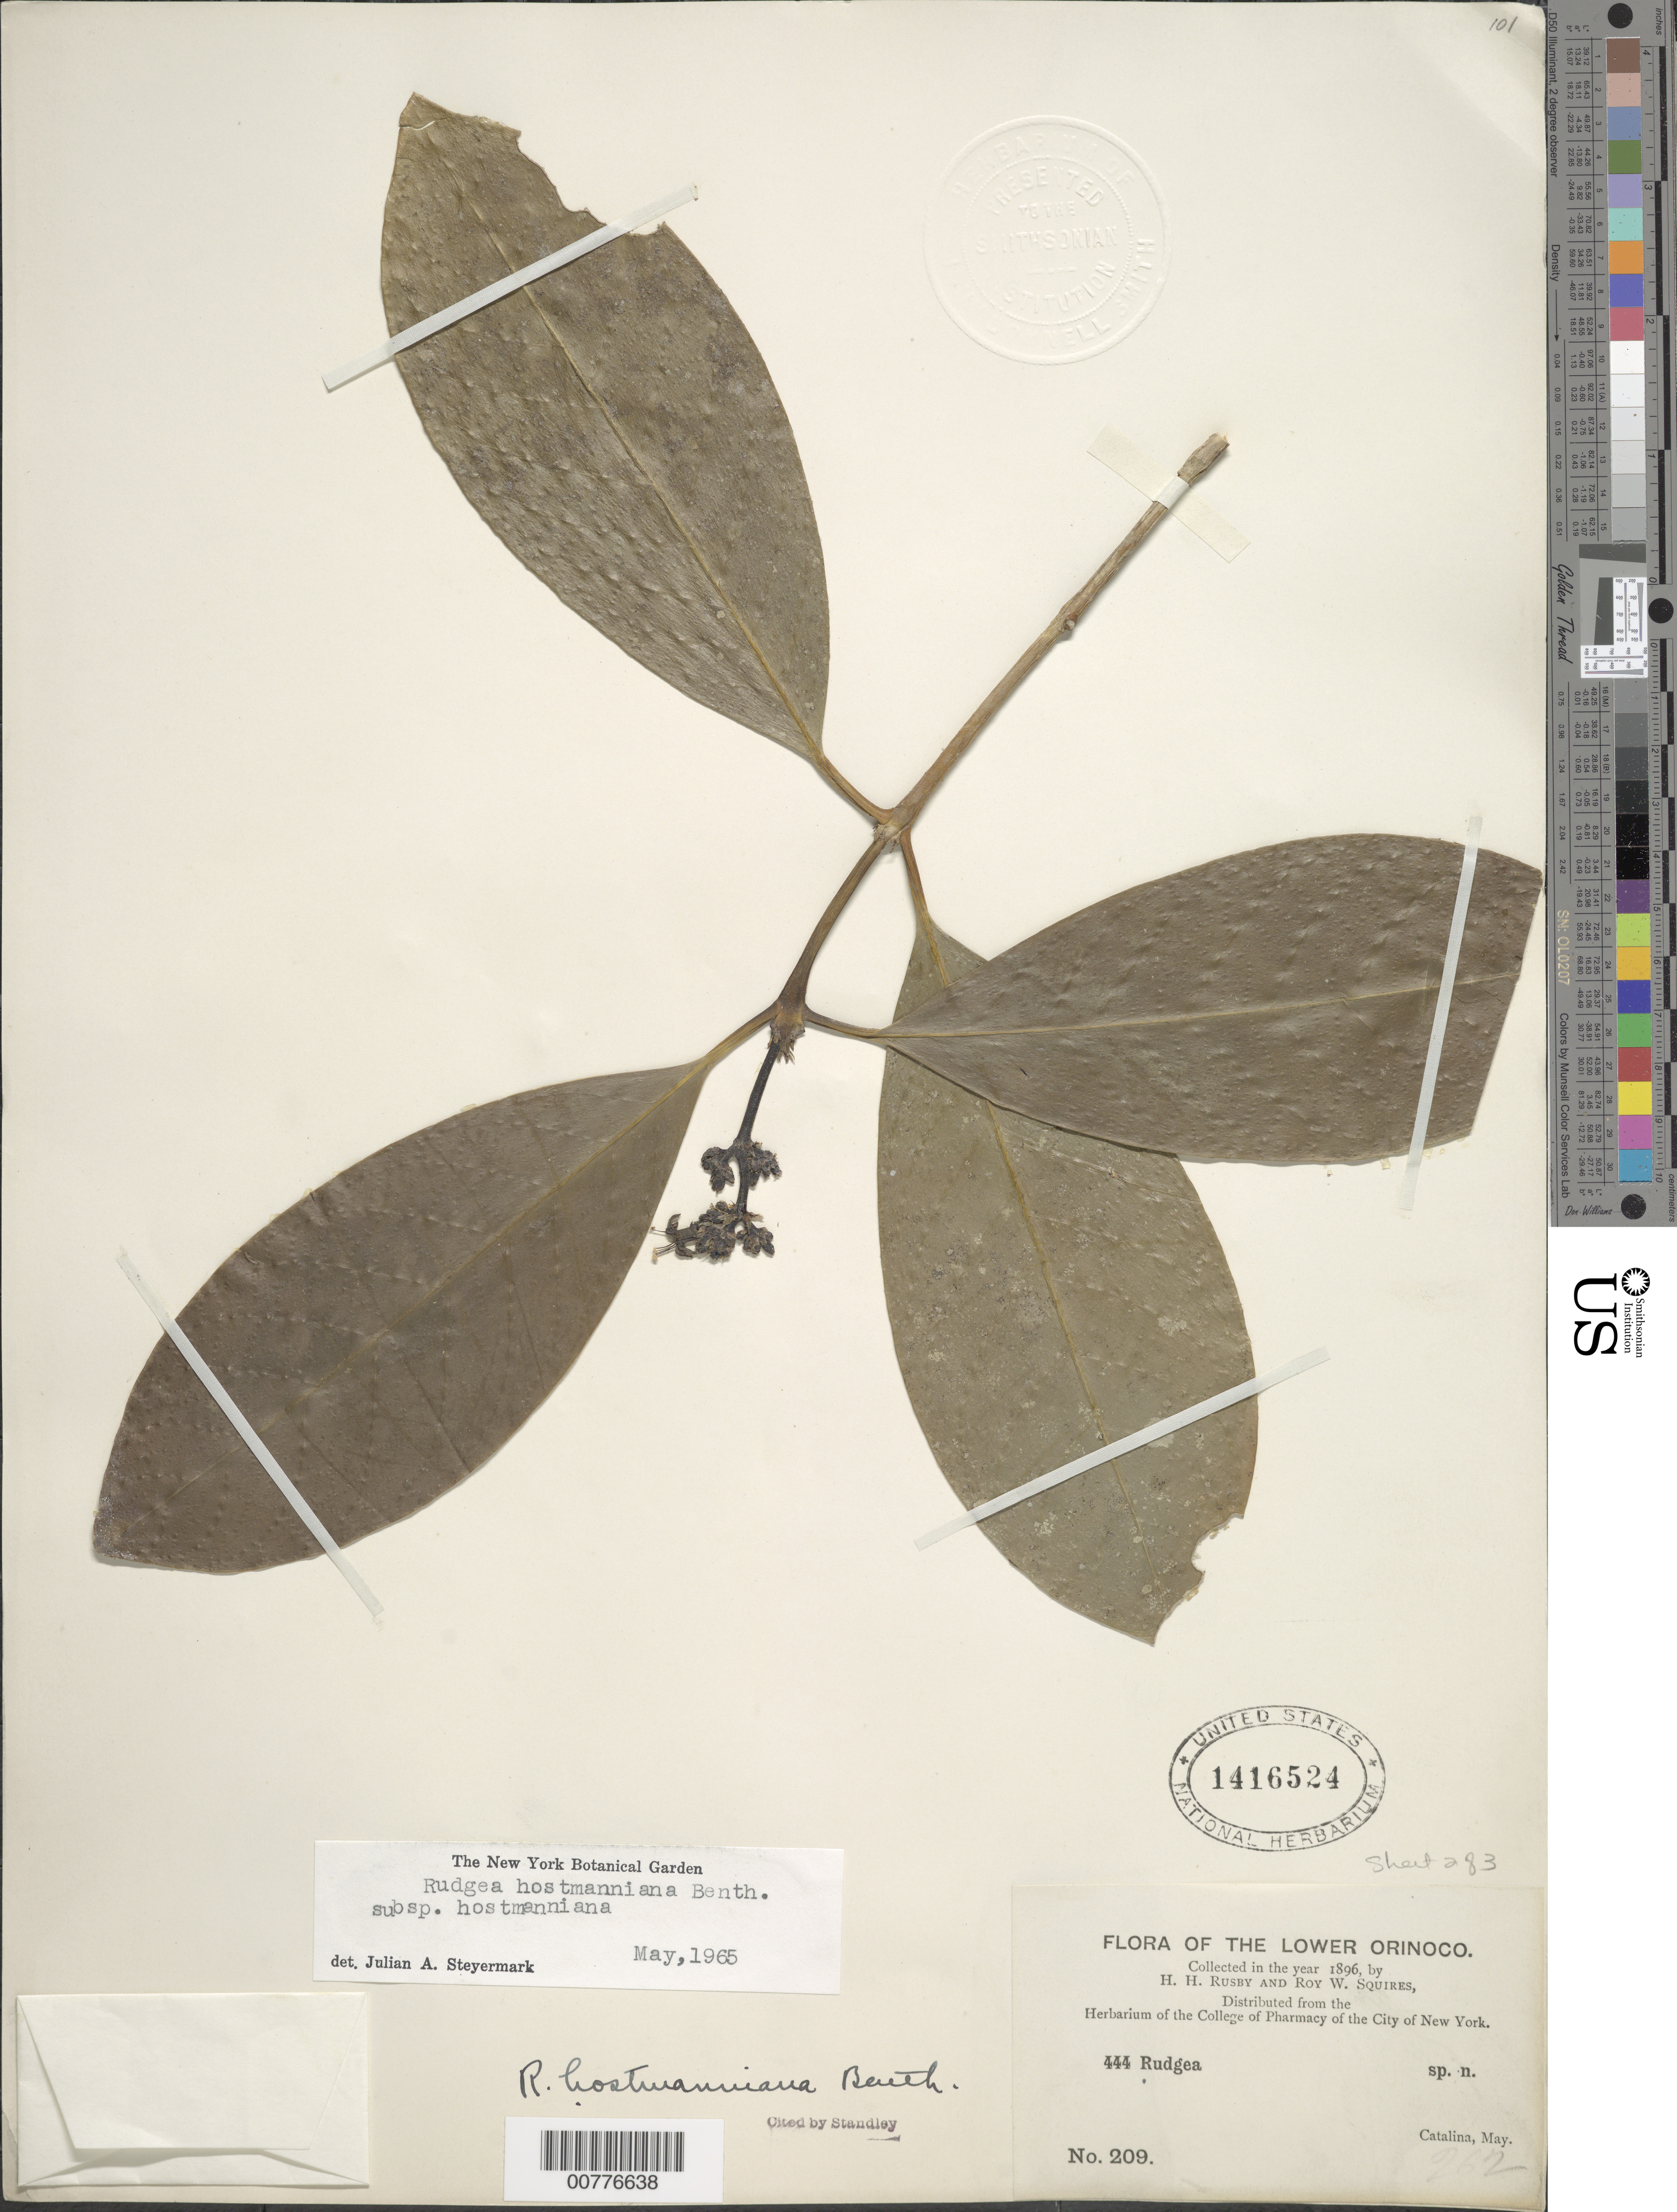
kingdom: Plantae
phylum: Tracheophyta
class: Magnoliopsida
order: Gentianales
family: Rubiaceae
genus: Rudgea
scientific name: Rudgea hostmanniana subsp. hostmanniana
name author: Benth.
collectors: H. H. Rusby & R. Squires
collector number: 209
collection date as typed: May 1896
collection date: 1896-05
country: Venezuela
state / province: Delta Amacuro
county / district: Tucupita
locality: Lower Orinoco, Santa Catalina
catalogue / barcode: US 1416524